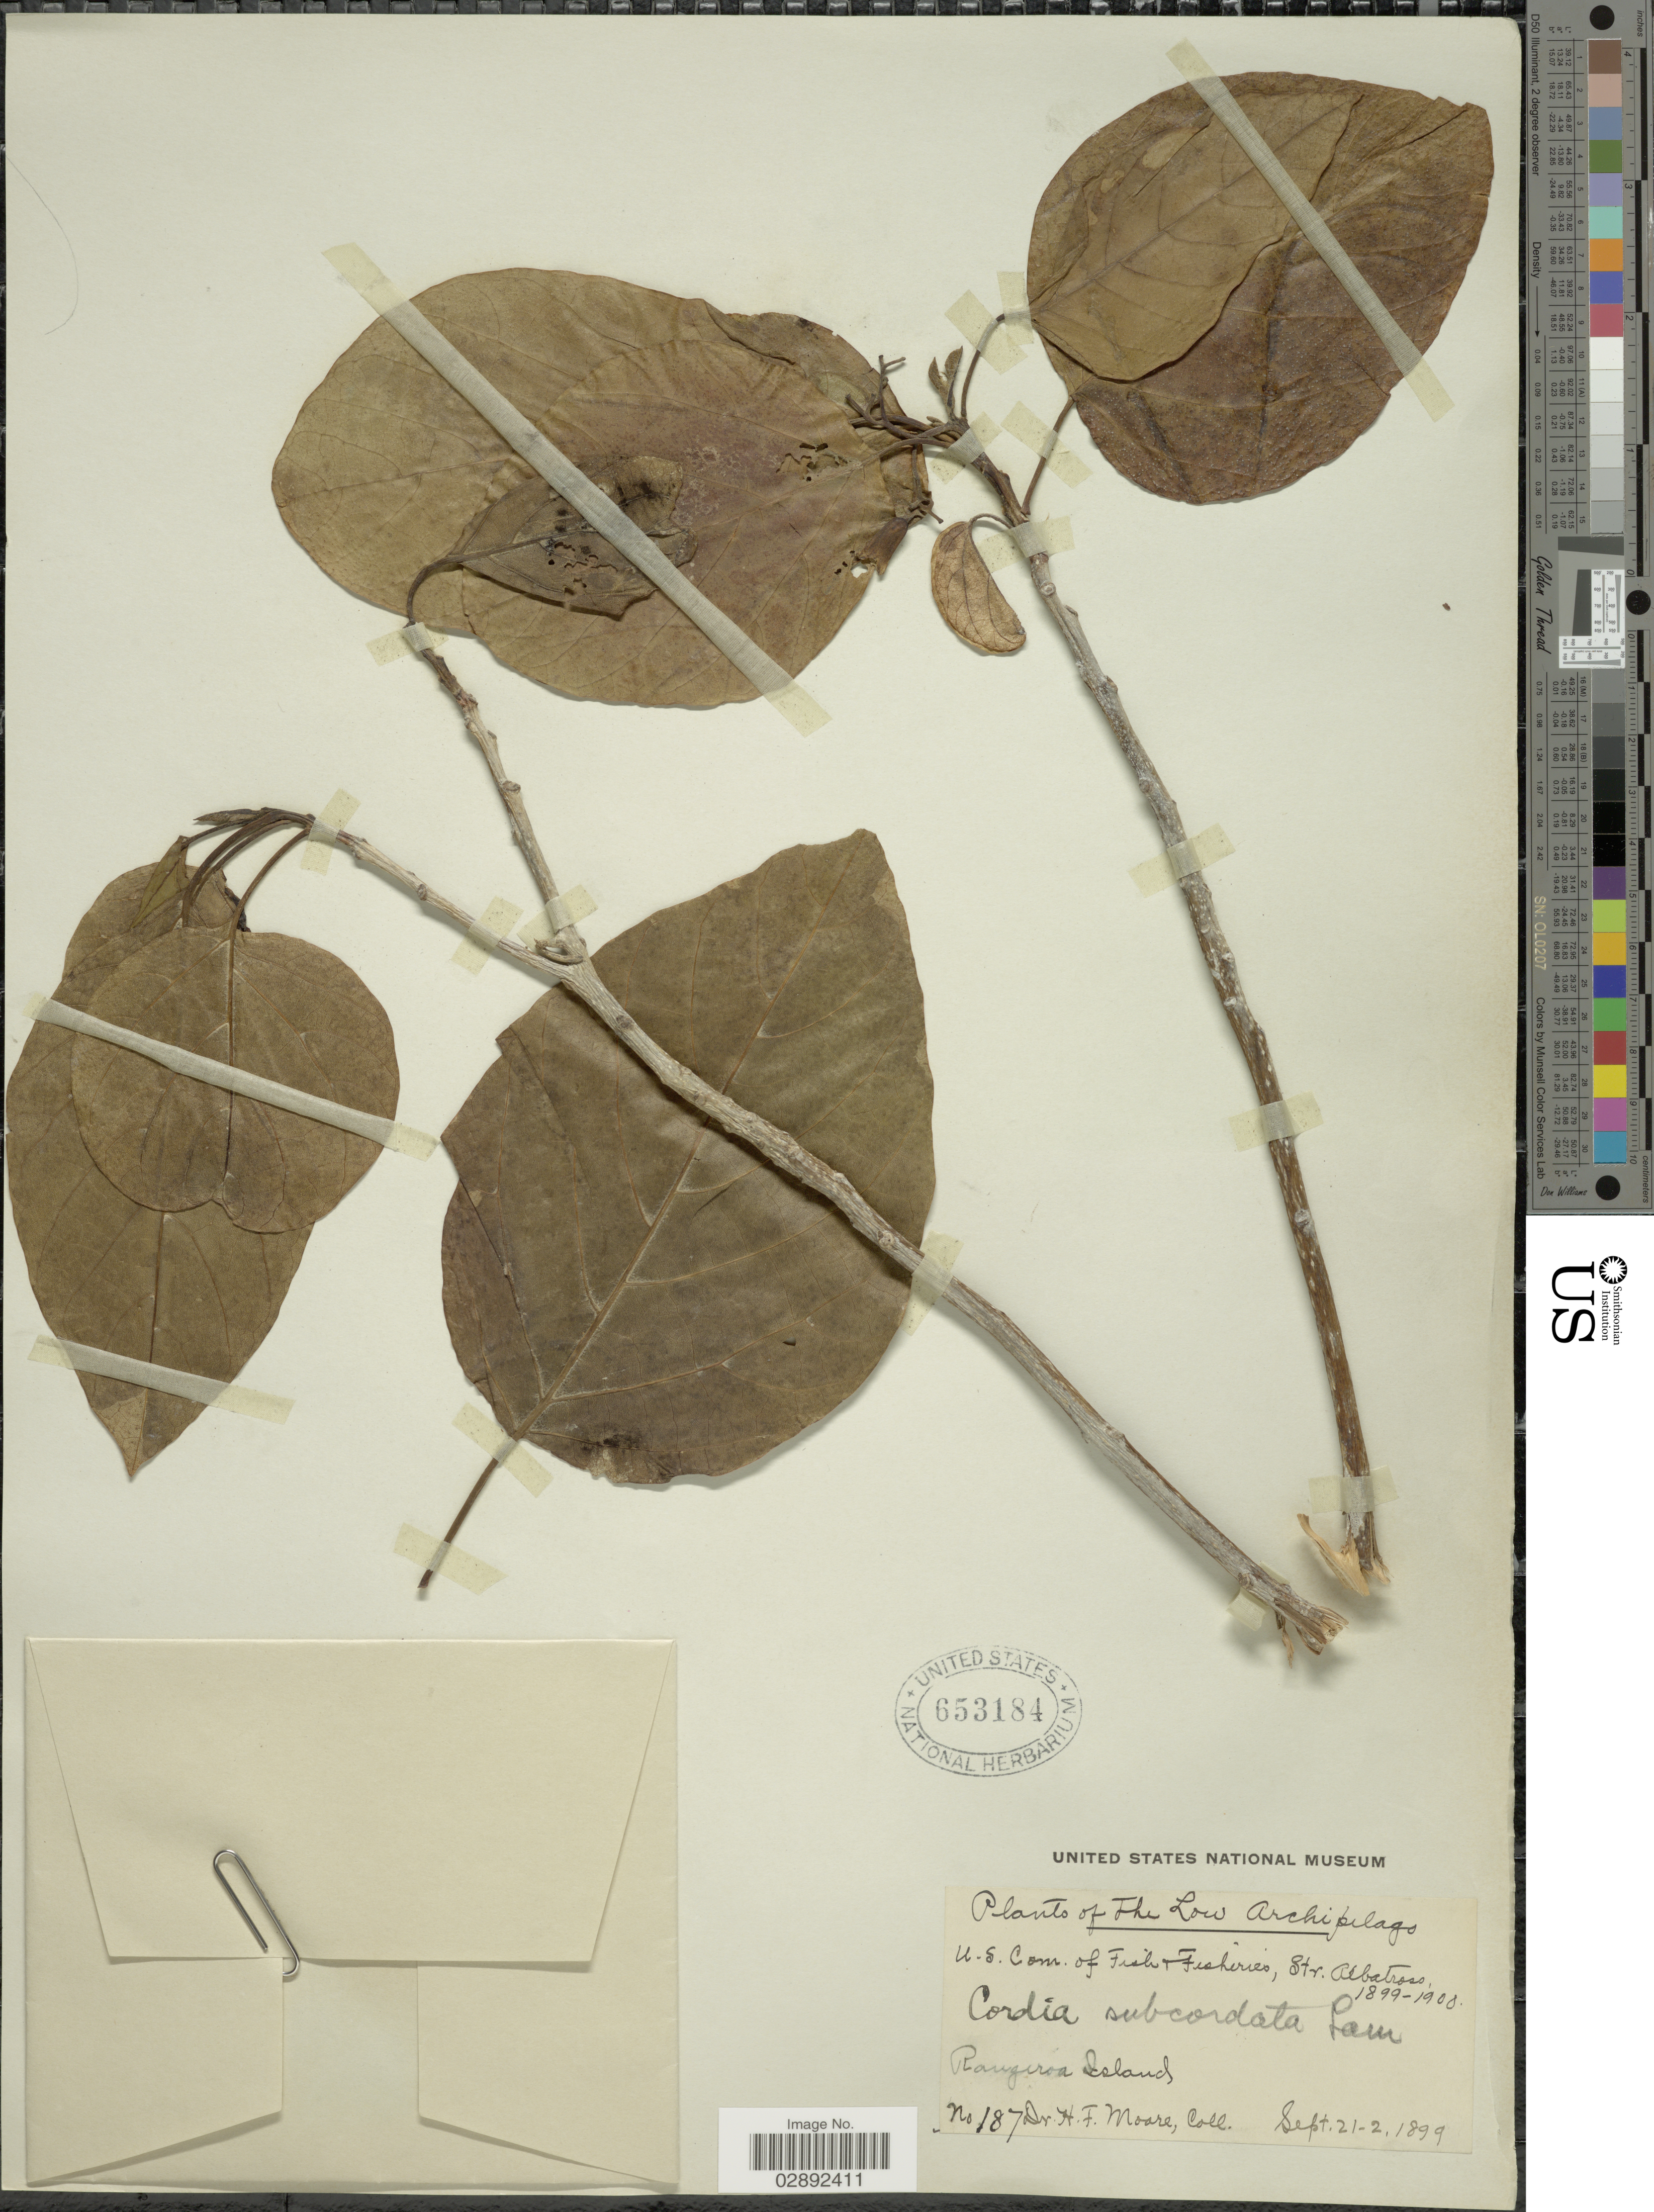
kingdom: Plantae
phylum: Tracheophyta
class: Magnoliopsida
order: Boraginales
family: Cordiaceae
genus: Cordia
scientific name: Cordia subcordata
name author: Lam.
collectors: H. F. Moore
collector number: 187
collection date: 1899-09-02/1899-09-21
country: French Polynesia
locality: Low Archipelago. Rangiroa Island.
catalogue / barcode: US 653184